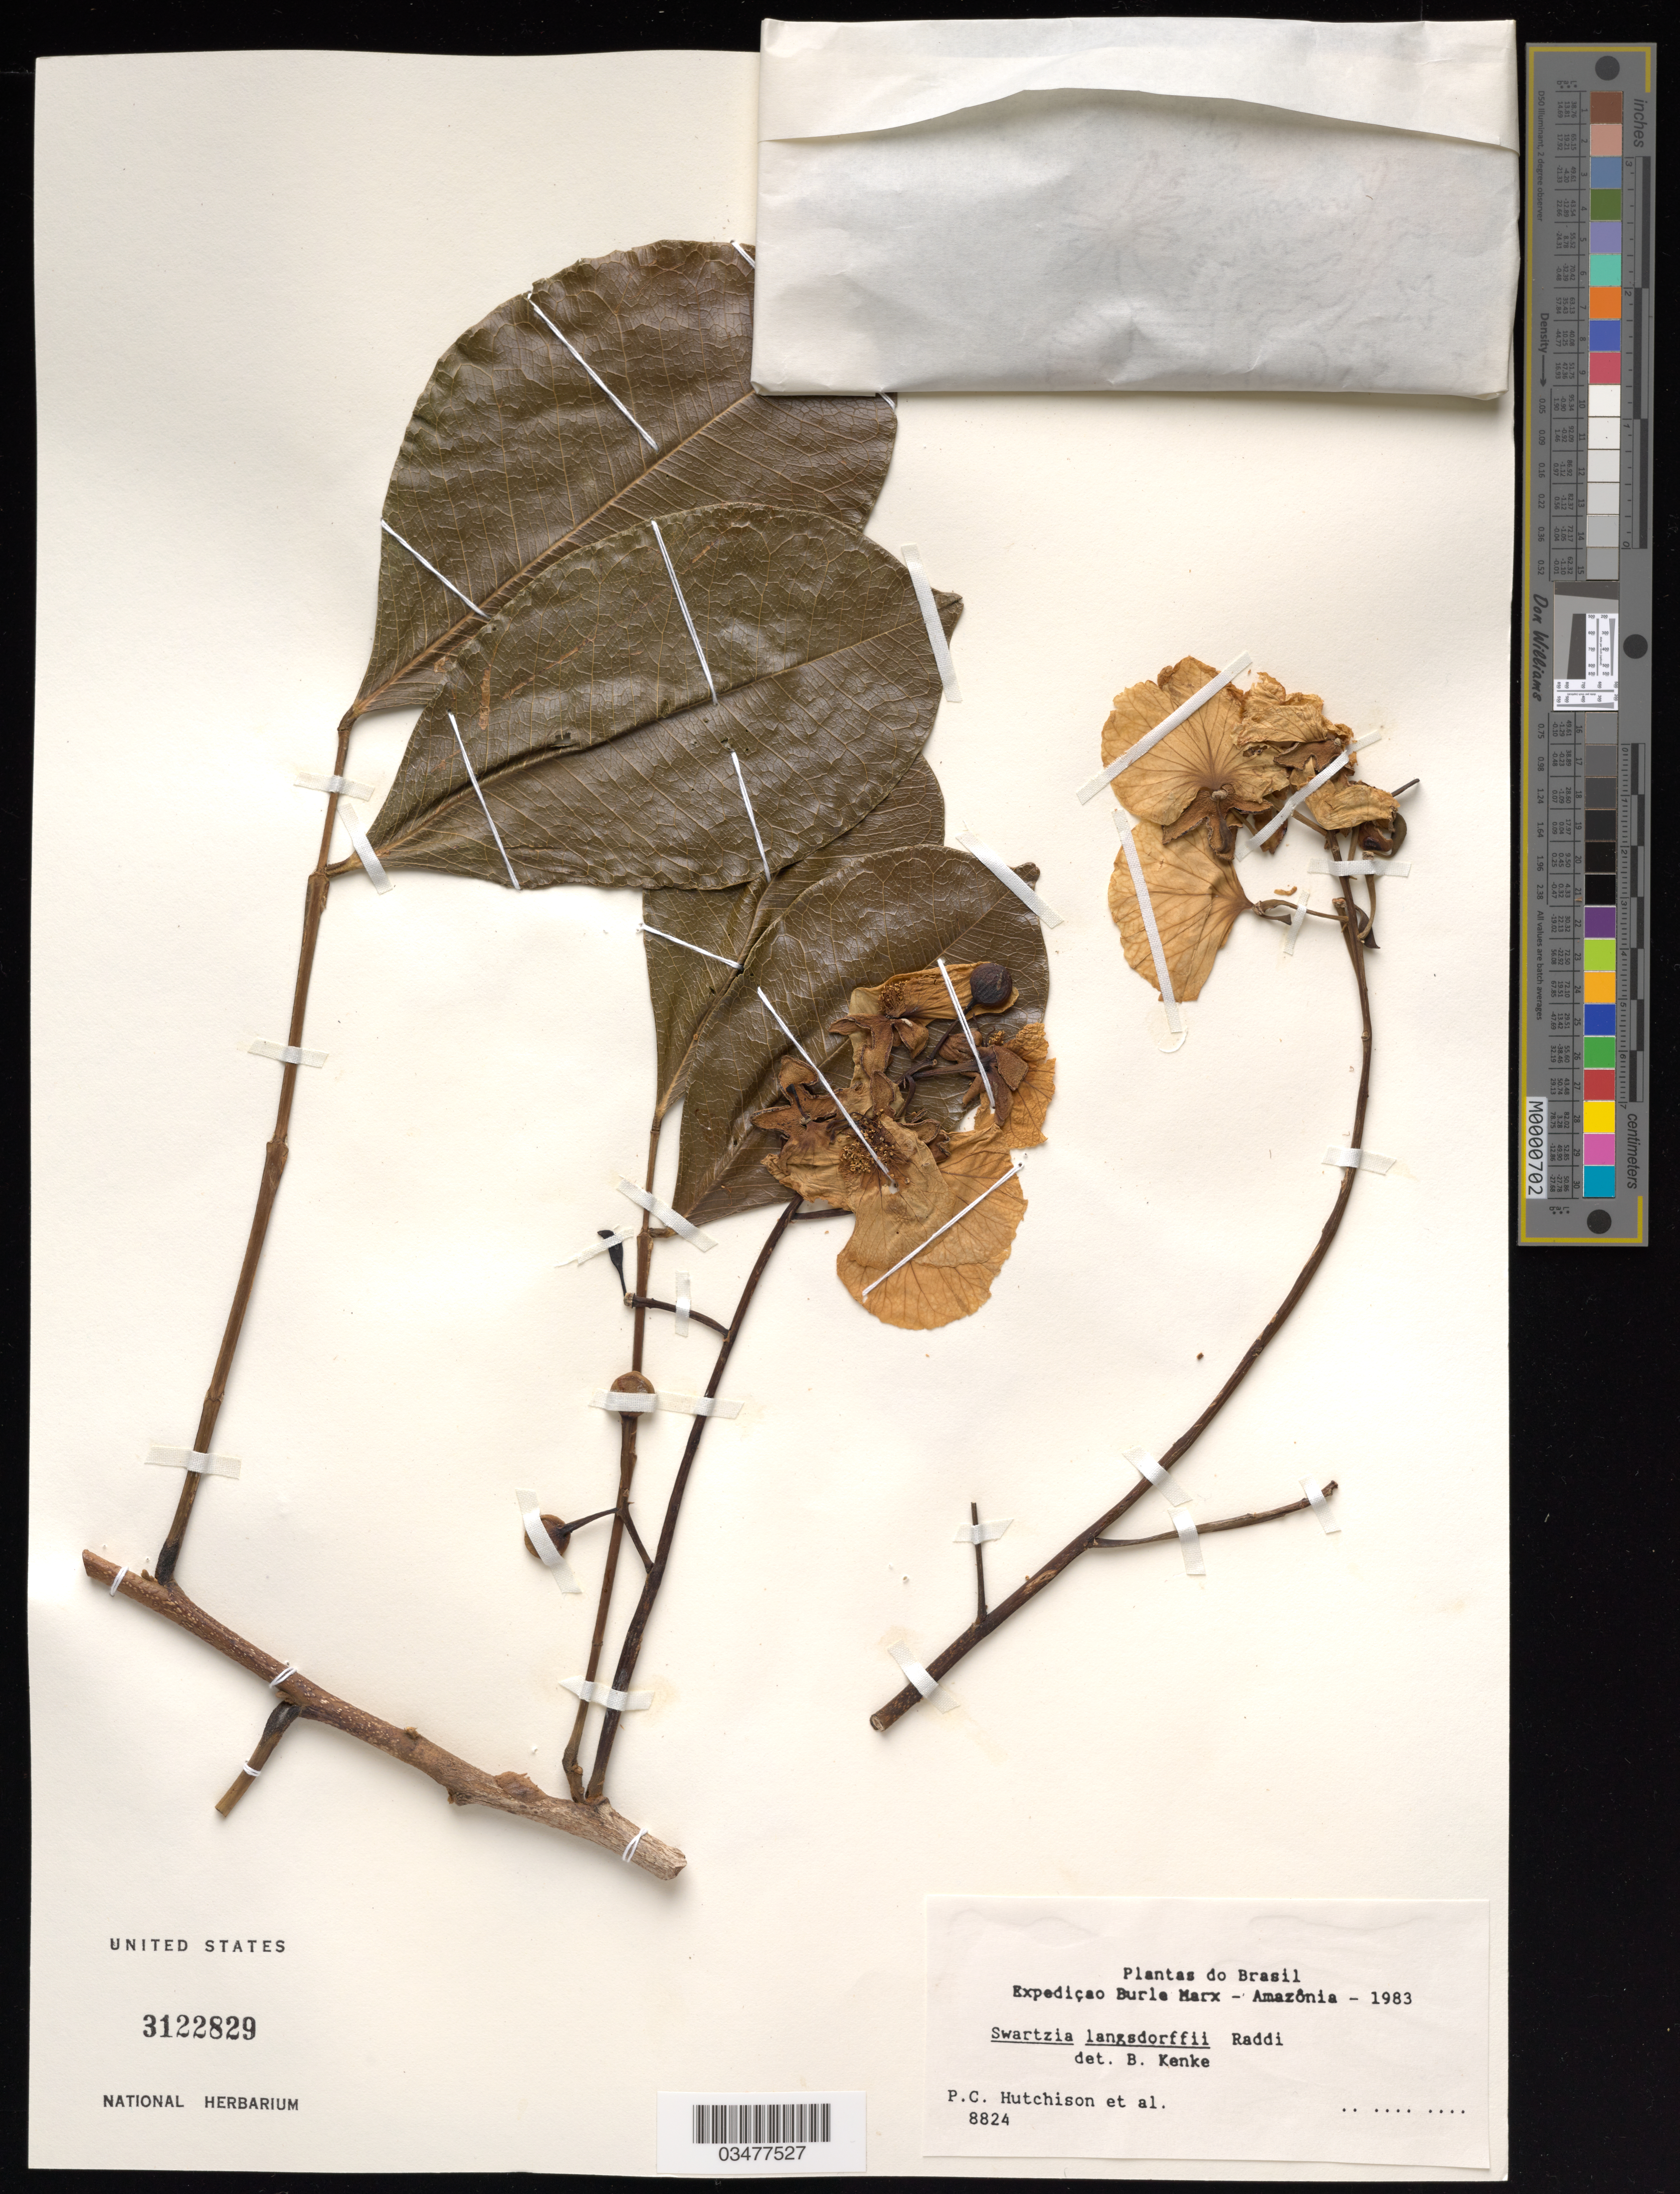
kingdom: Plantae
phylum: Tracheophyta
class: Magnoliopsida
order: Fabales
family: Fabaceae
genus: Swartzia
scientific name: Swartzia langsdorffii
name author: Raddi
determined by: Kenke, B.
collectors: P. C. Hutchison et al.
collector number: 8824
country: Brazil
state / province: Amazonas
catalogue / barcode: US 3122829